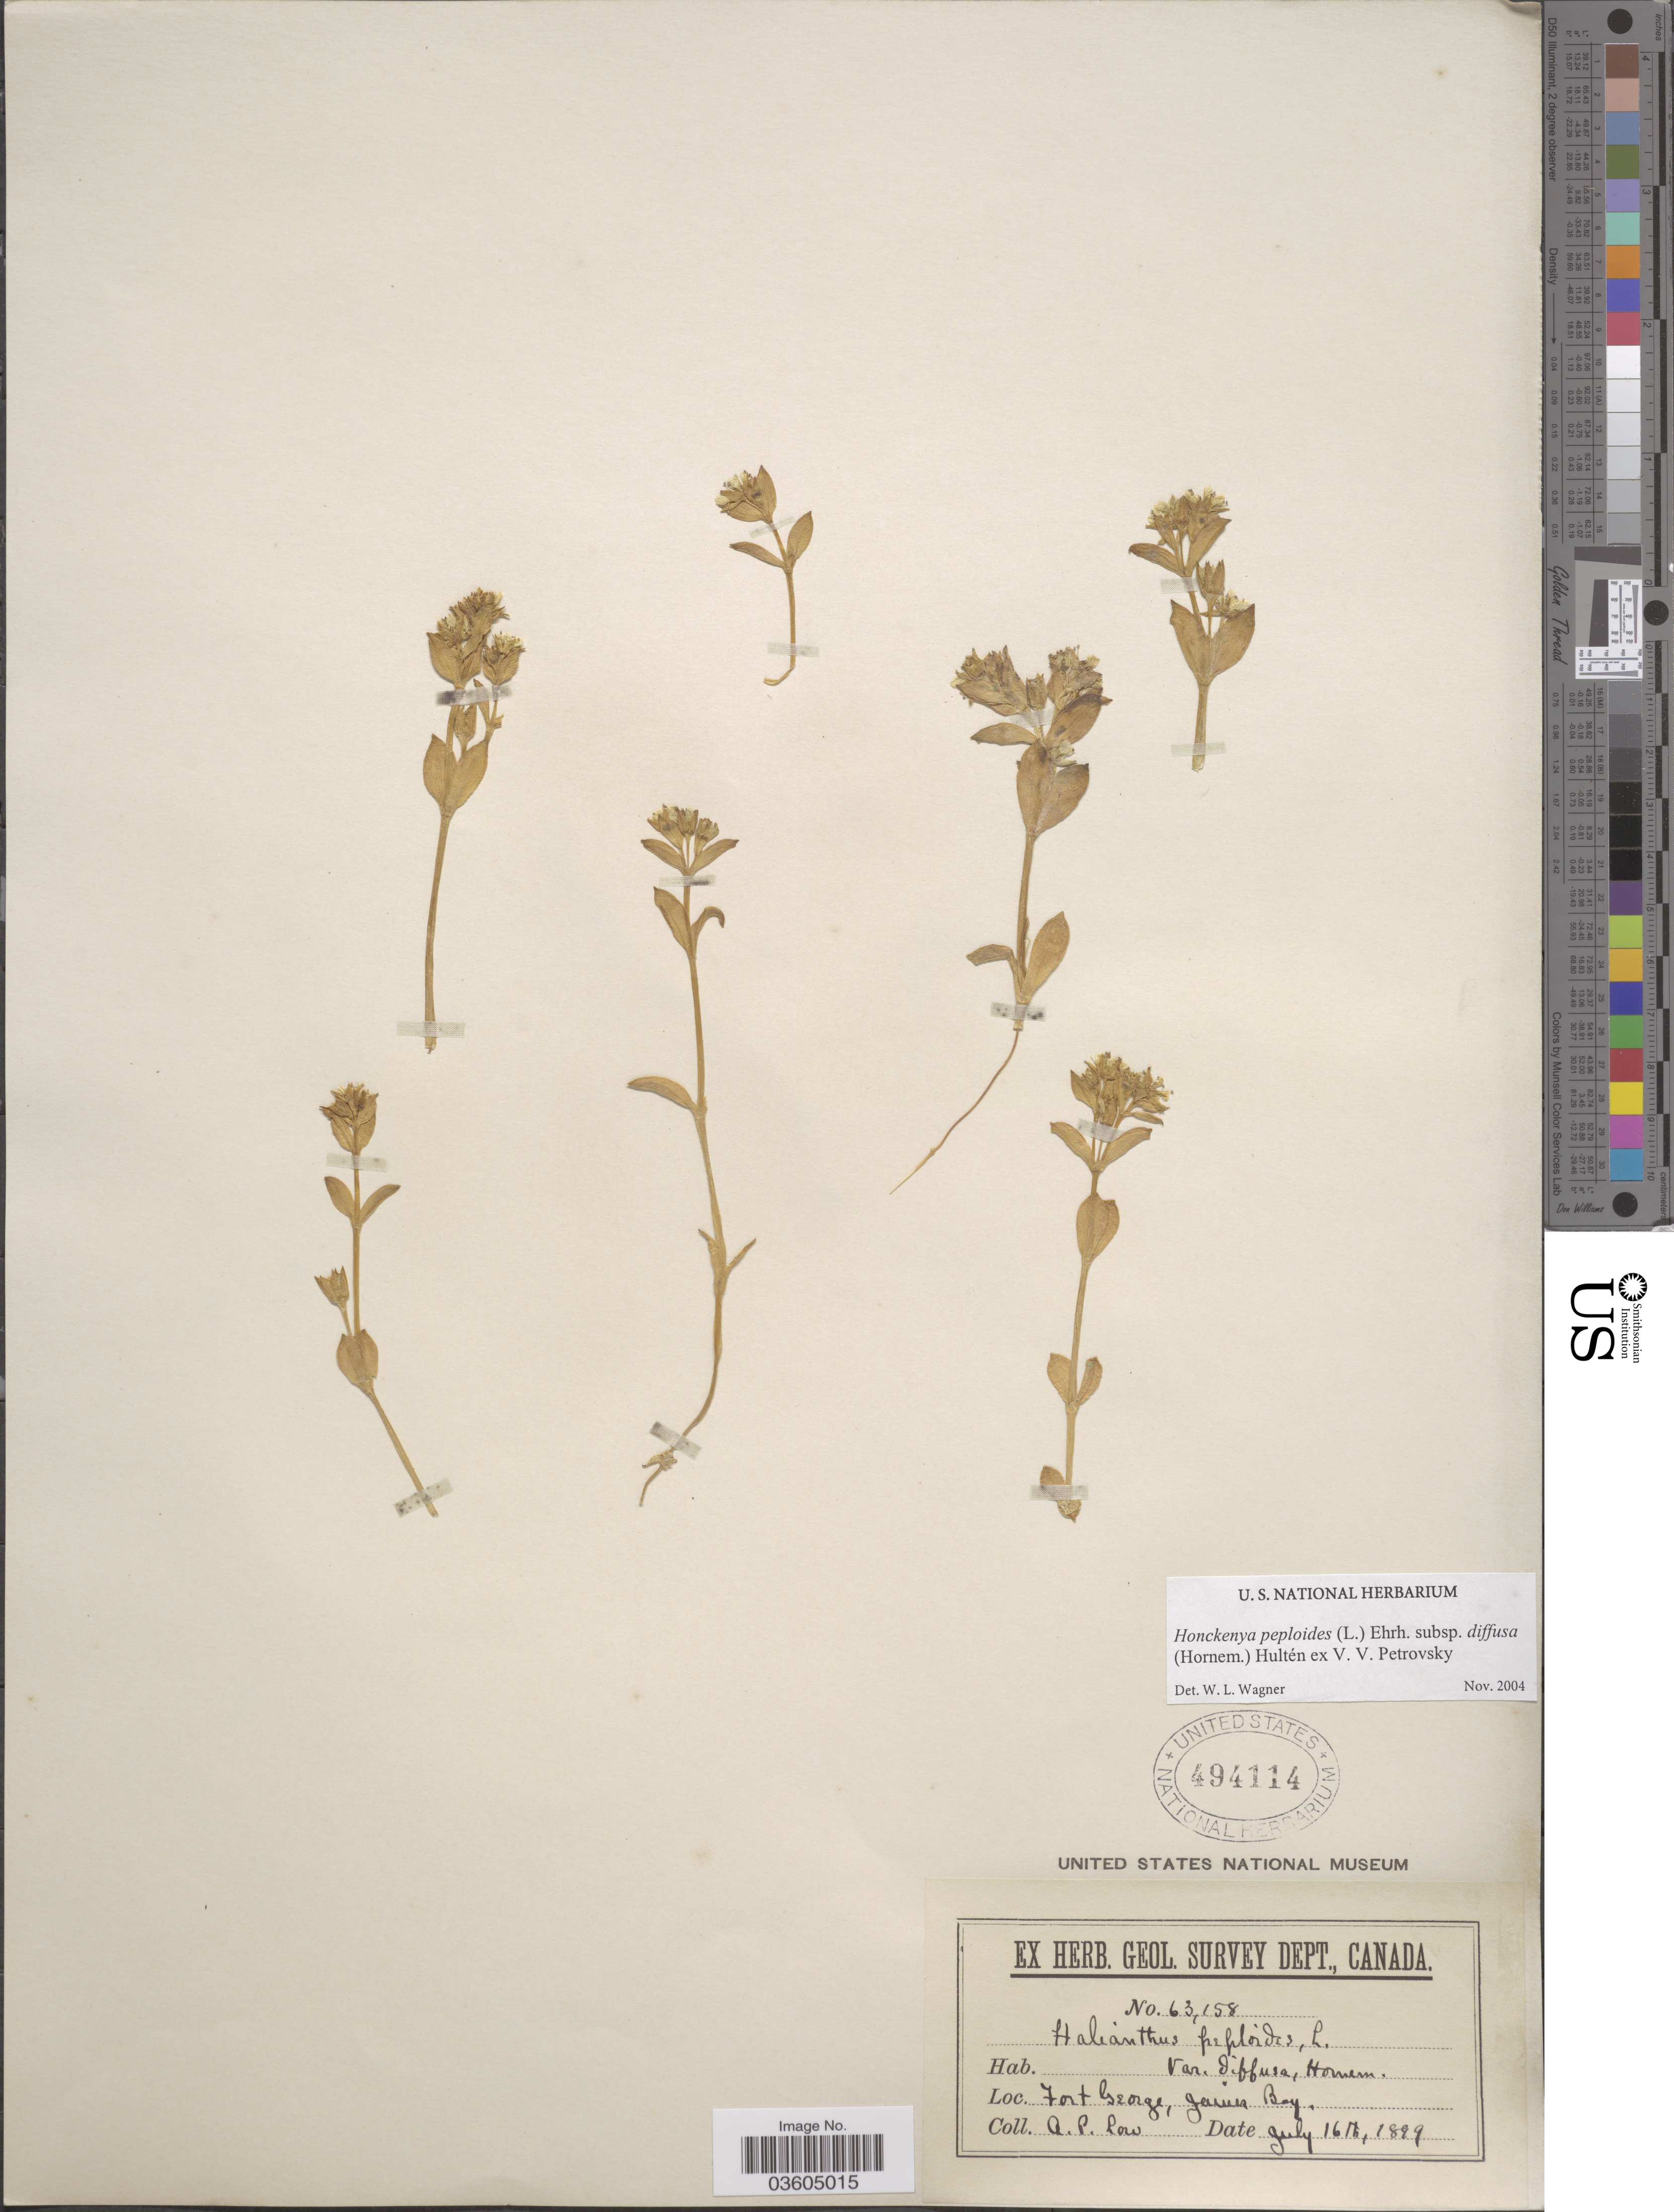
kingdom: Plantae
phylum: Tracheophyta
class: Magnoliopsida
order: Caryophyllales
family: Caryophyllaceae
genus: Honckenya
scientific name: Honckenya peploides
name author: (L.) Ehrh.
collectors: A. Low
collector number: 63158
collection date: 1899-07-16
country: Canada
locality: Fort George, James Bay.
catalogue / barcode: US 494114